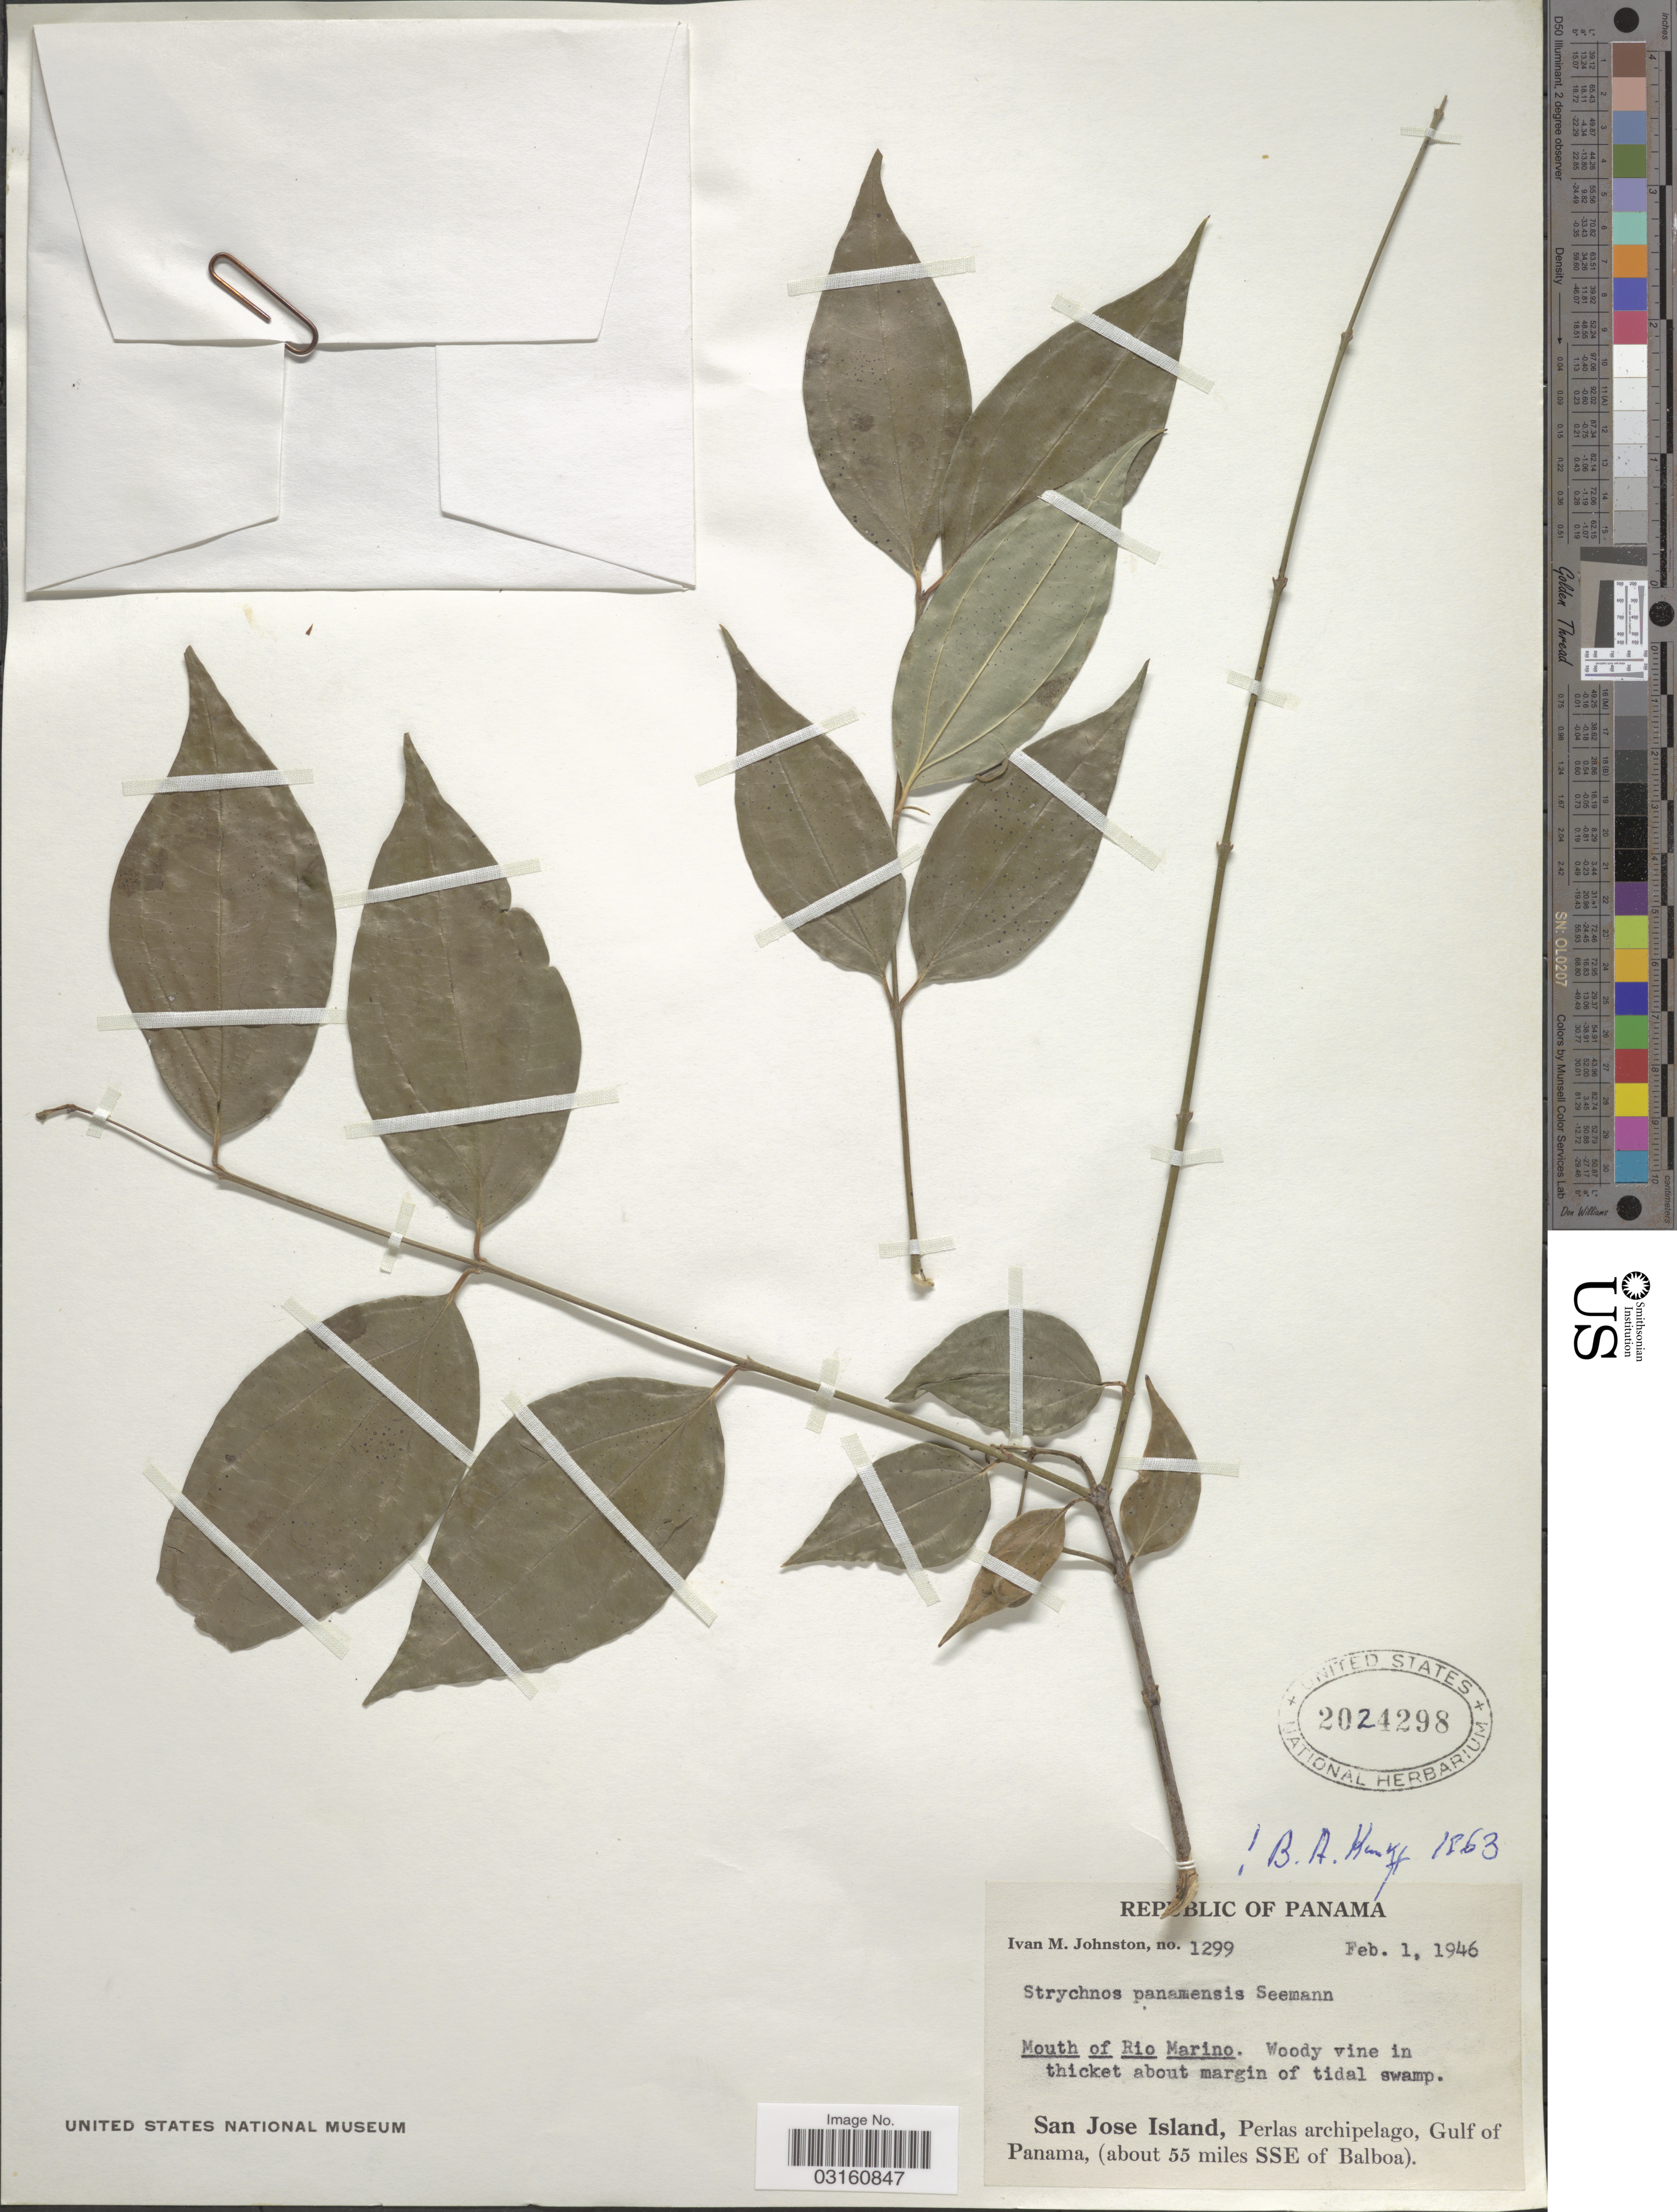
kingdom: Plantae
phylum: Tracheophyta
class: Magnoliopsida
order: Gentianales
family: Loganiaceae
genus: Strychnos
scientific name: Strychnos panamensis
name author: Seem.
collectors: I.M. Johnston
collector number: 1299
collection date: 1946-02-01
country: Panama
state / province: Panamá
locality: Mouth of Rio Marino. San Jose Island, Perlas archipelago, Gulf of Panama, (about 55 miles SSE of Balboa).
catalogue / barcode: US 2024298